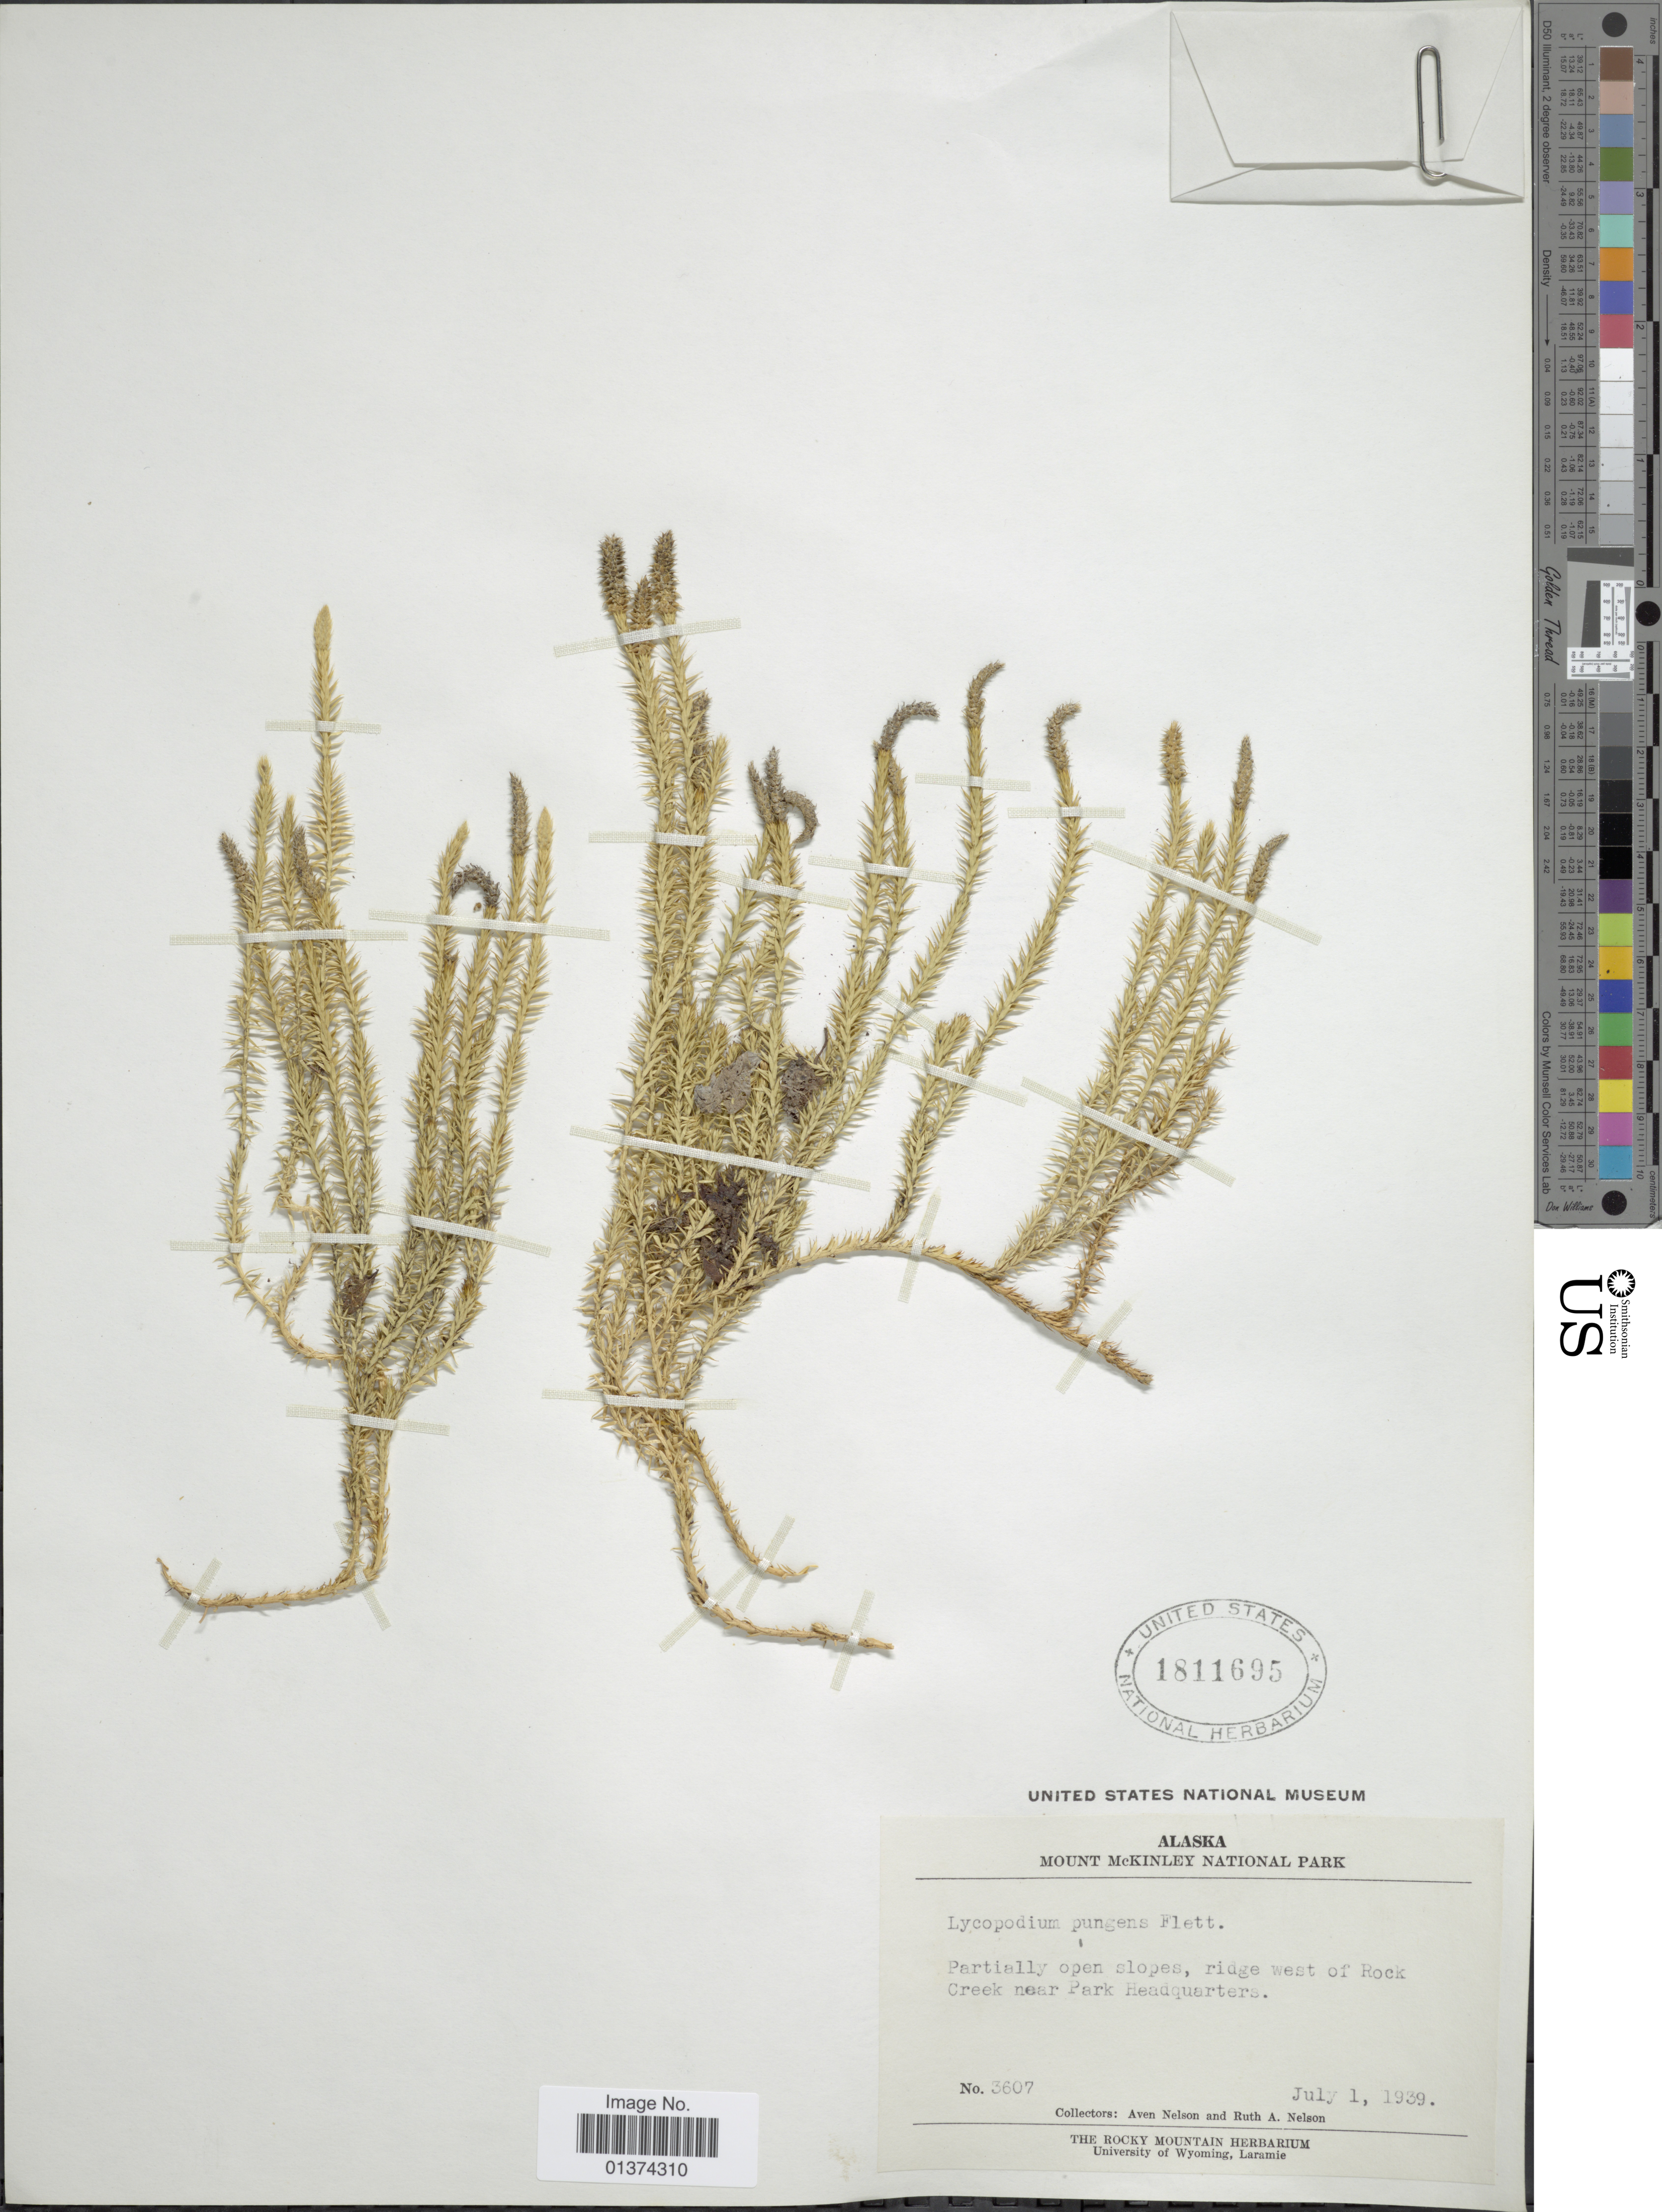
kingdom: Plantae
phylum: Tracheophyta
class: Lycopodiopsida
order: Lycopodiales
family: Lycopodiaceae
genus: Spinulum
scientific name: Spinulum annotinum subsp. annotinum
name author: (L.) A. Haines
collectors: A. Nelson & R. A. Nelson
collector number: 3607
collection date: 1939-07-01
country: United States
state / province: Alaska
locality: Mount McKinley National Park, Partially open slopes, ridge west of Rock Creek near Park Headquarters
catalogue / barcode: US 1811695